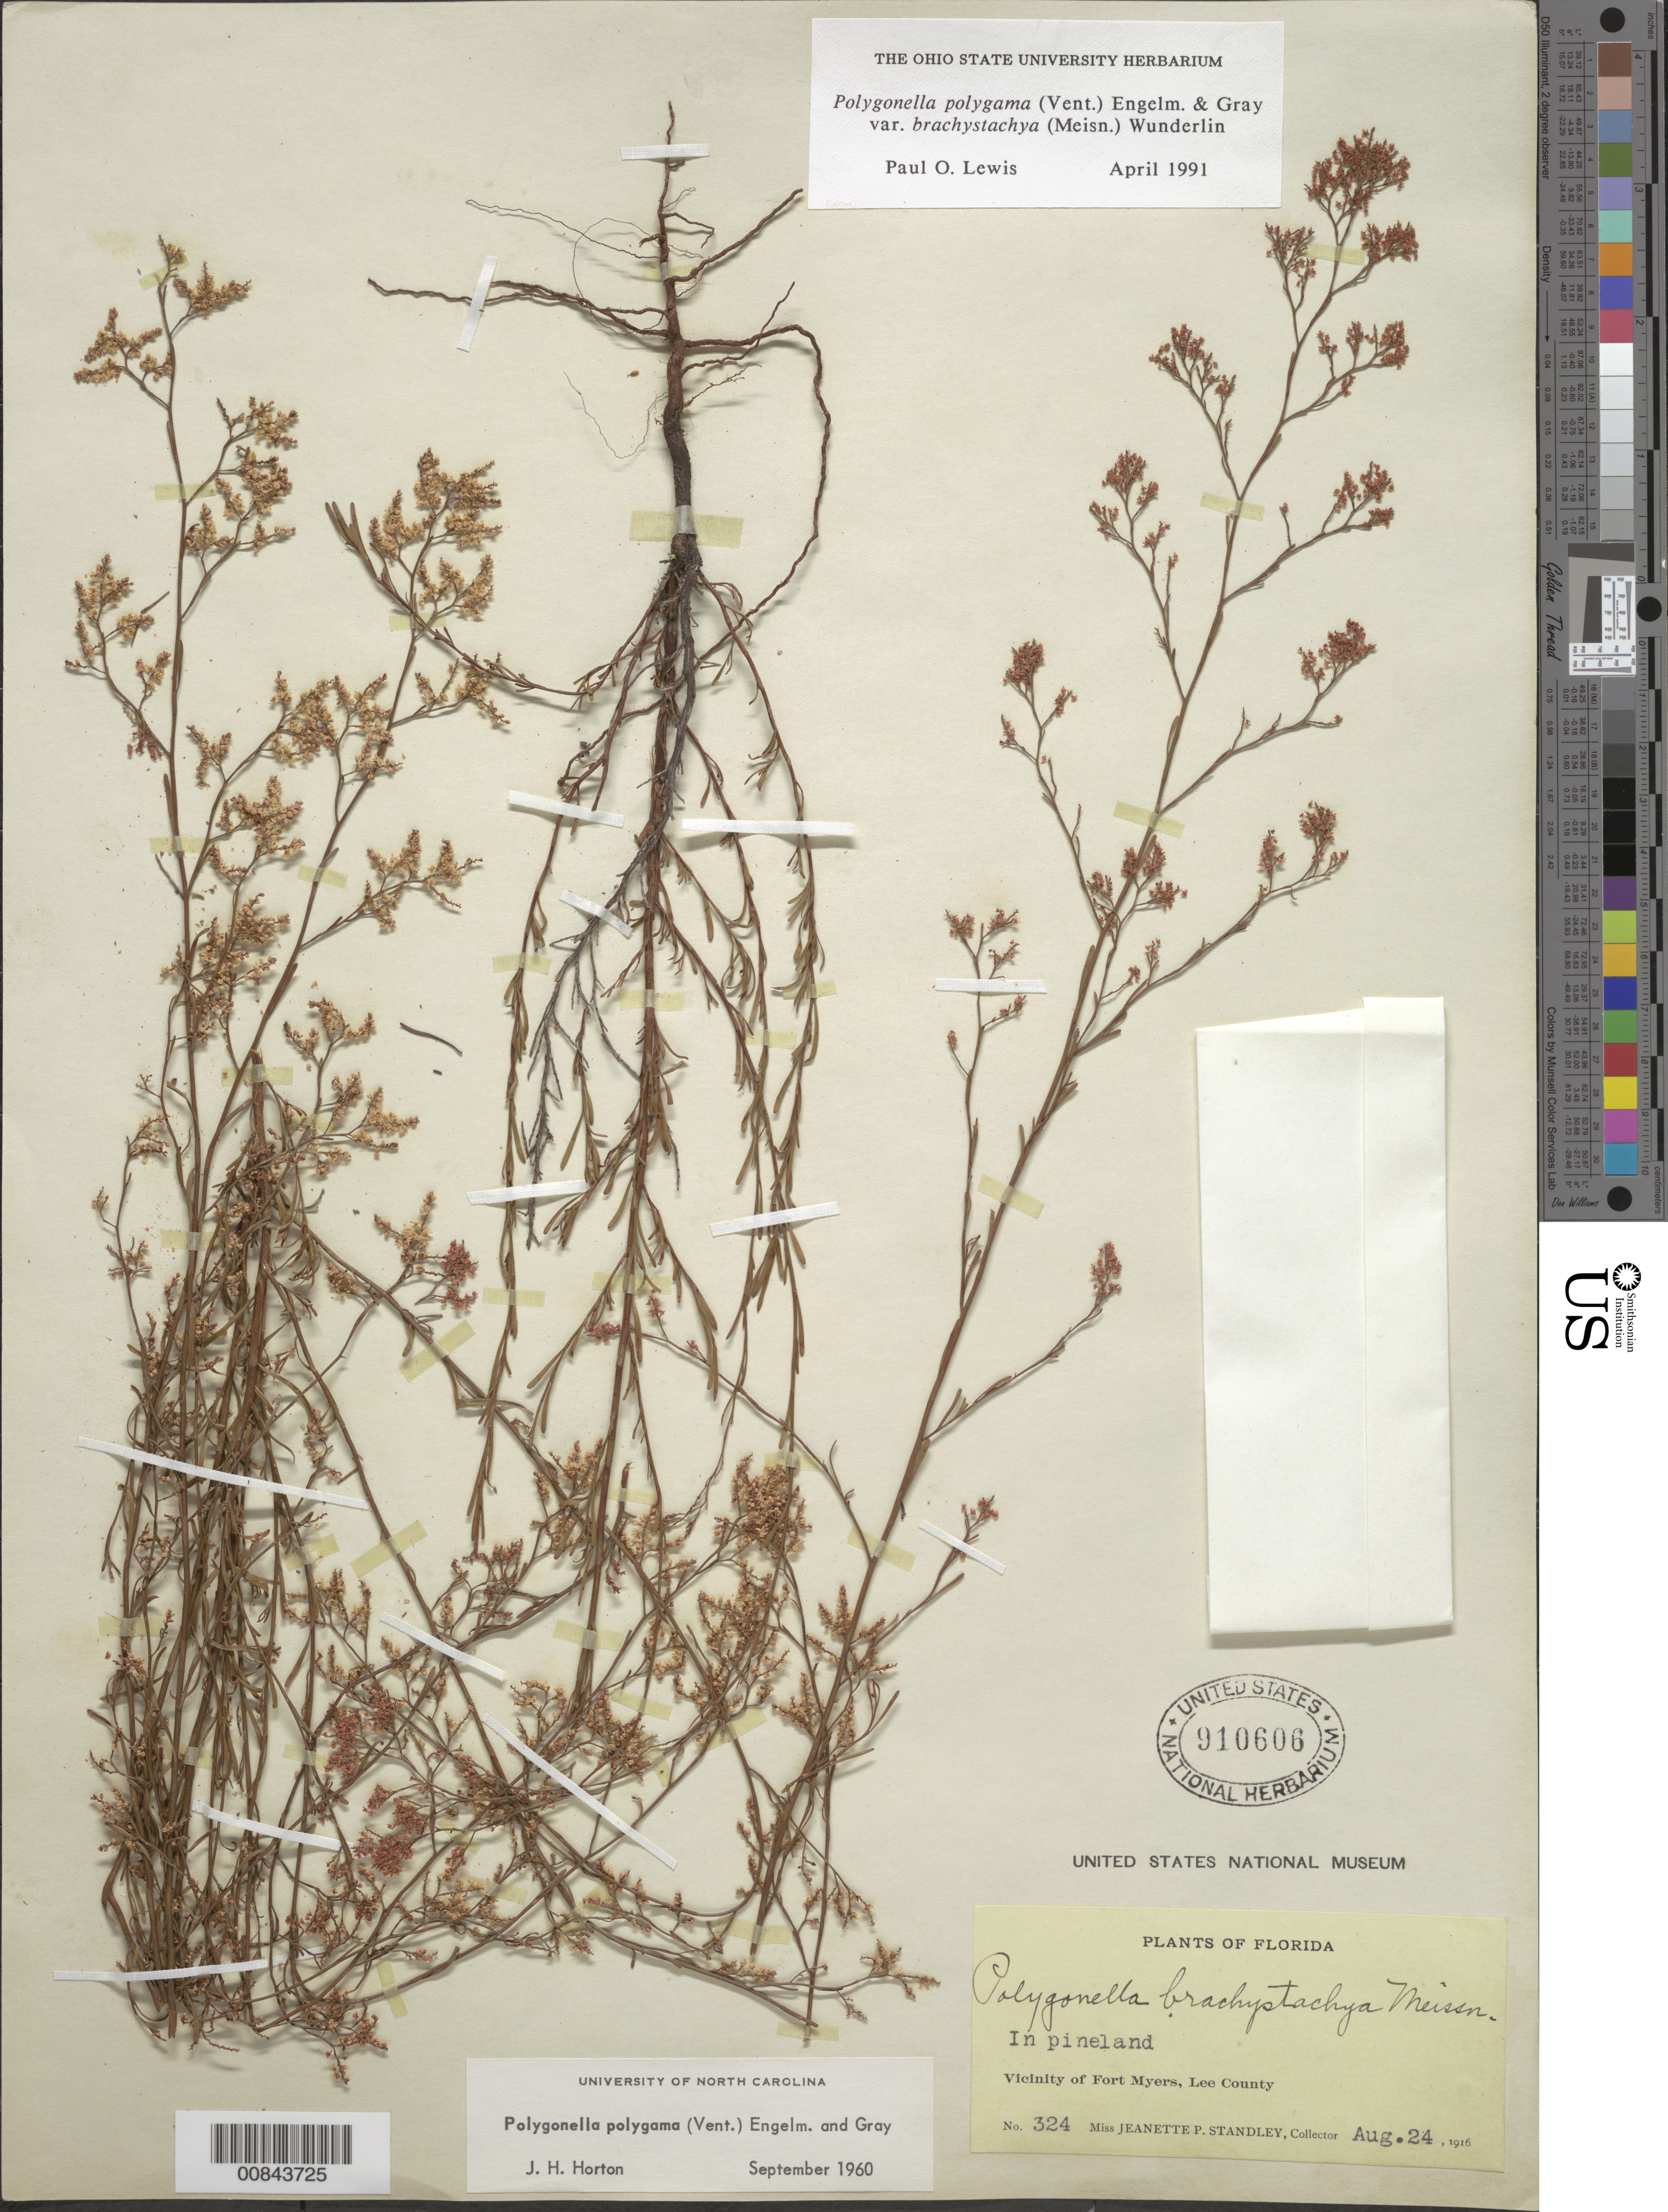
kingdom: Plantae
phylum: Tracheophyta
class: Magnoliopsida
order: Caryophyllales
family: Polygonaceae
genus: Polygonella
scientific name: Polygonella polygama var. brachystachya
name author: (Meisn.) Wunderlin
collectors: J. P. Standley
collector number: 324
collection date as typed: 24 Aug 1916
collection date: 1916-08-24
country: United States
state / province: Florida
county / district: Lee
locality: Vicinity of fort myers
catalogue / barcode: US 910606